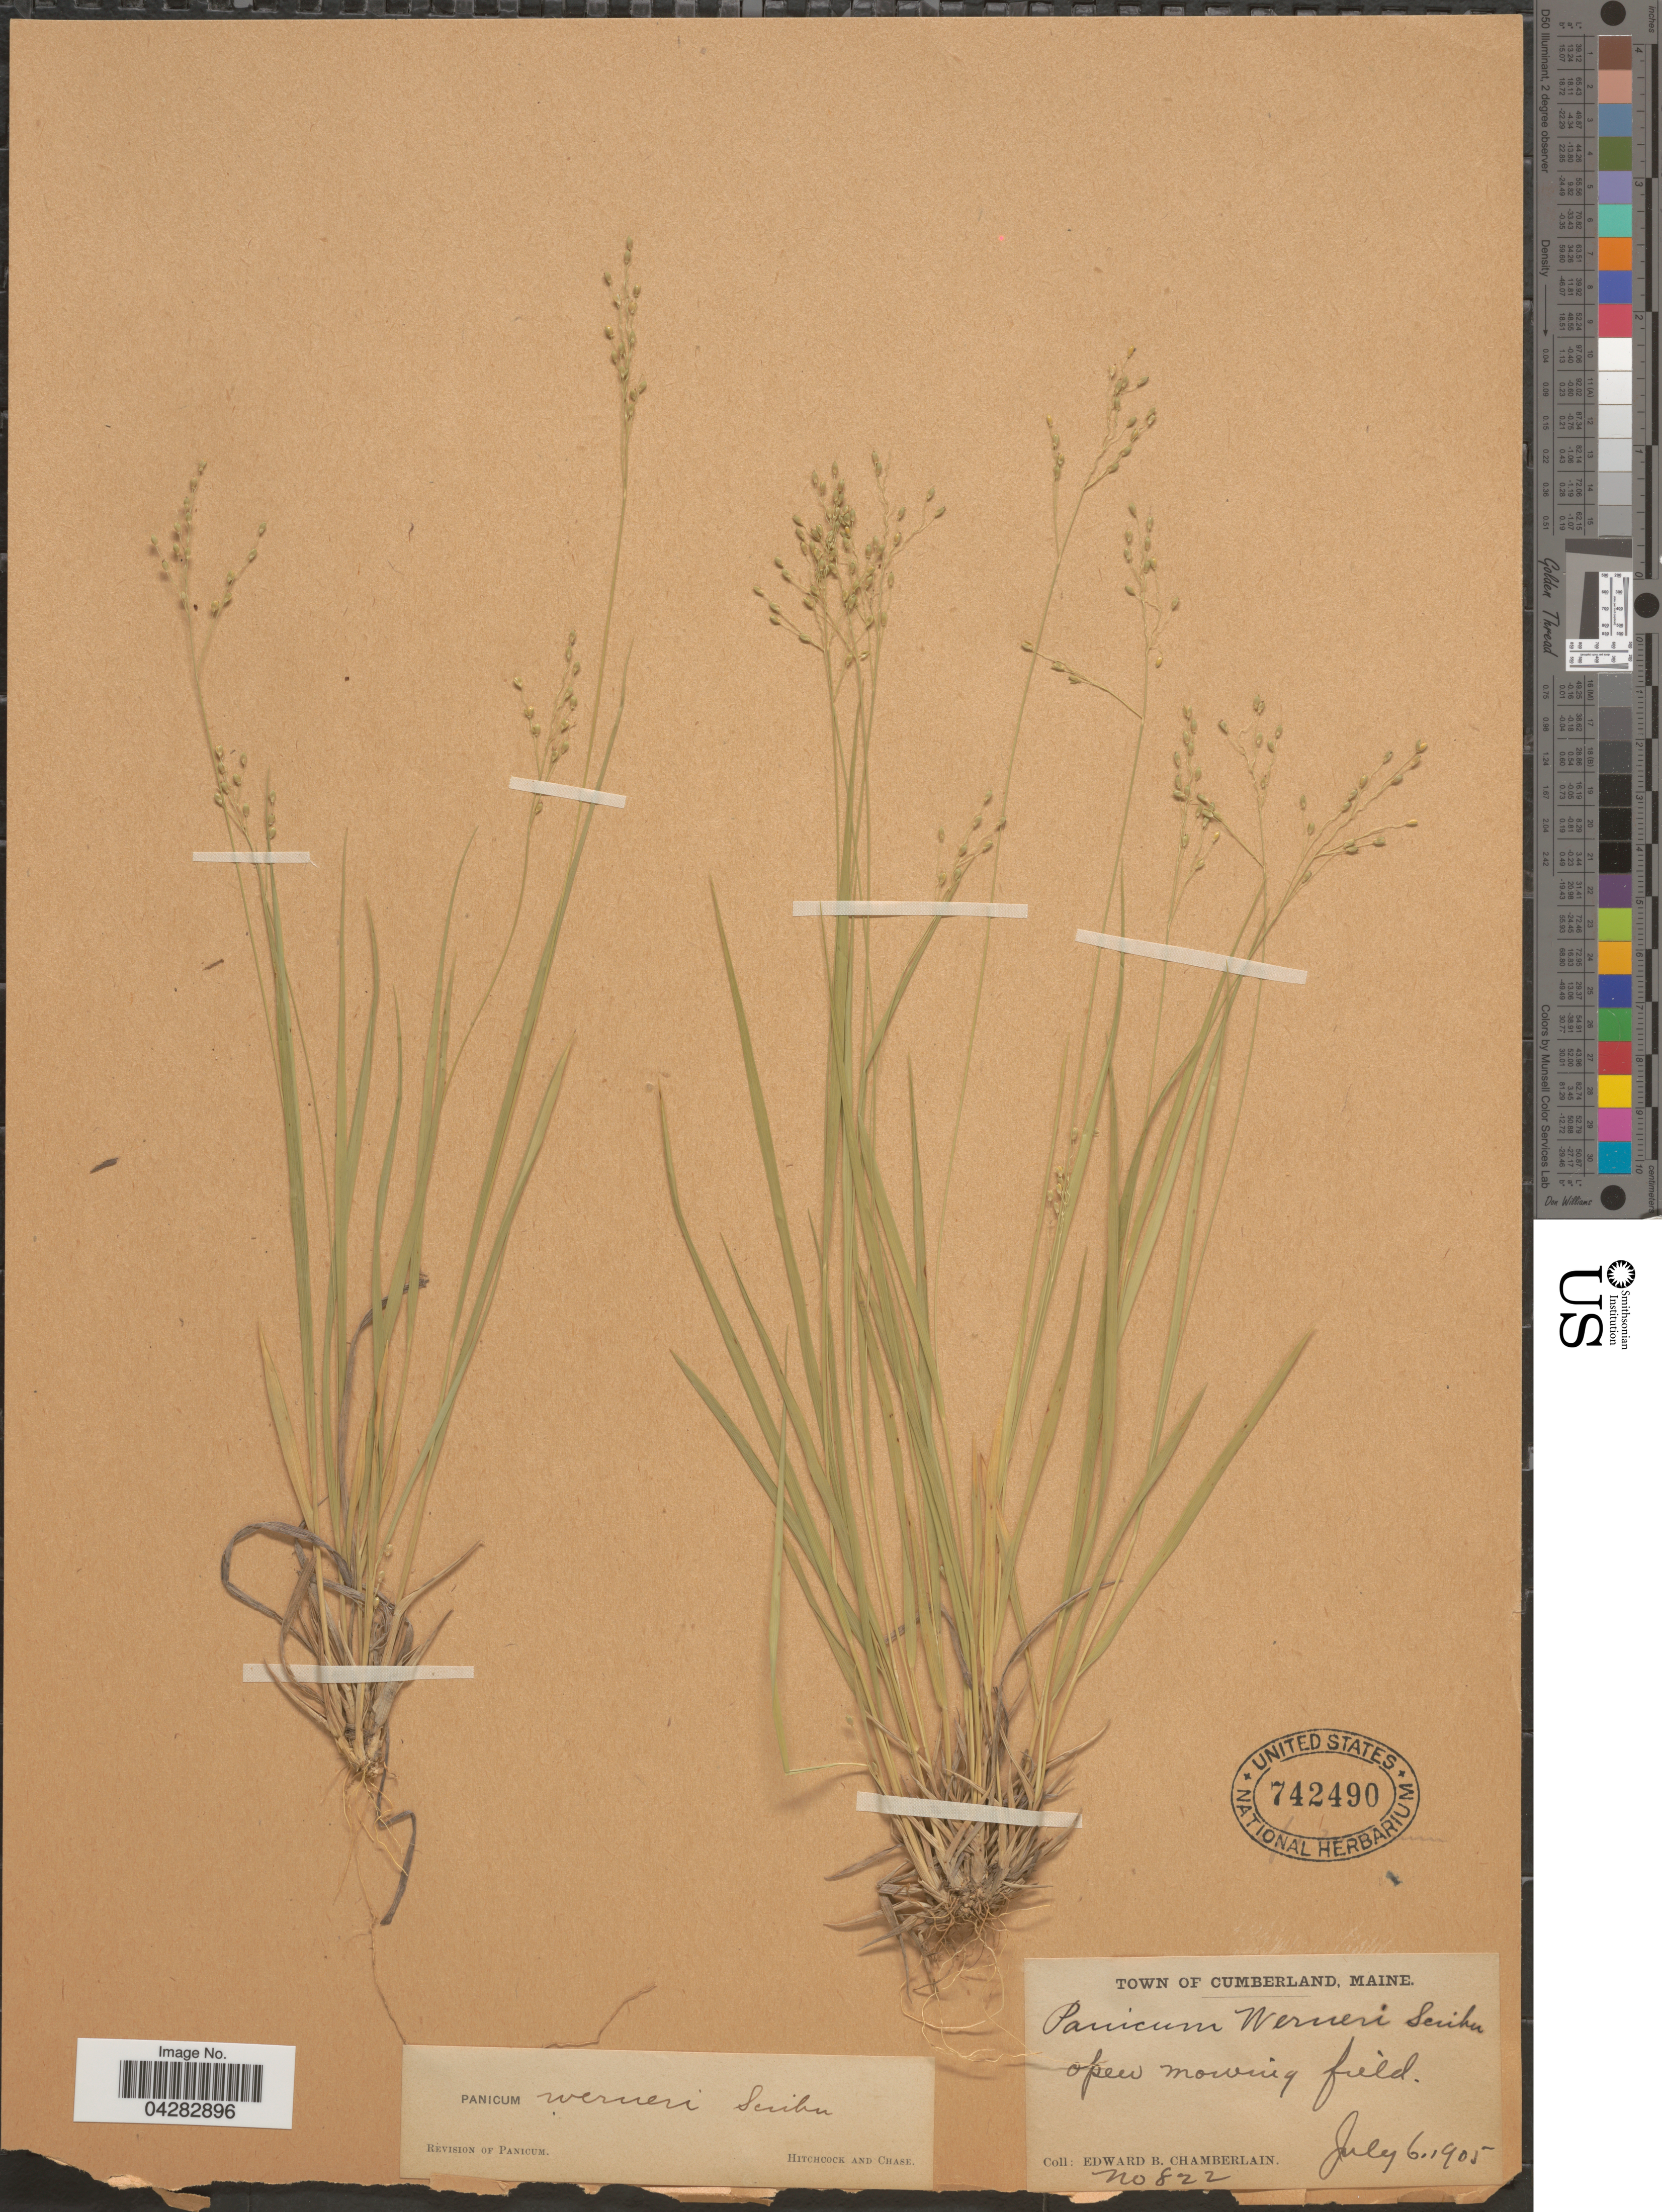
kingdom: Plantae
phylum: Tracheophyta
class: Liliopsida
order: Poales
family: Poaceae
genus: Dichanthelium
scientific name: Dichanthelium linearifolium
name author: (Scribn.) Gould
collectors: E. Chamberlain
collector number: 822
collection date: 1905-07-06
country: United States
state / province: Maine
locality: Town of Cumberland.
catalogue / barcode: US 742490